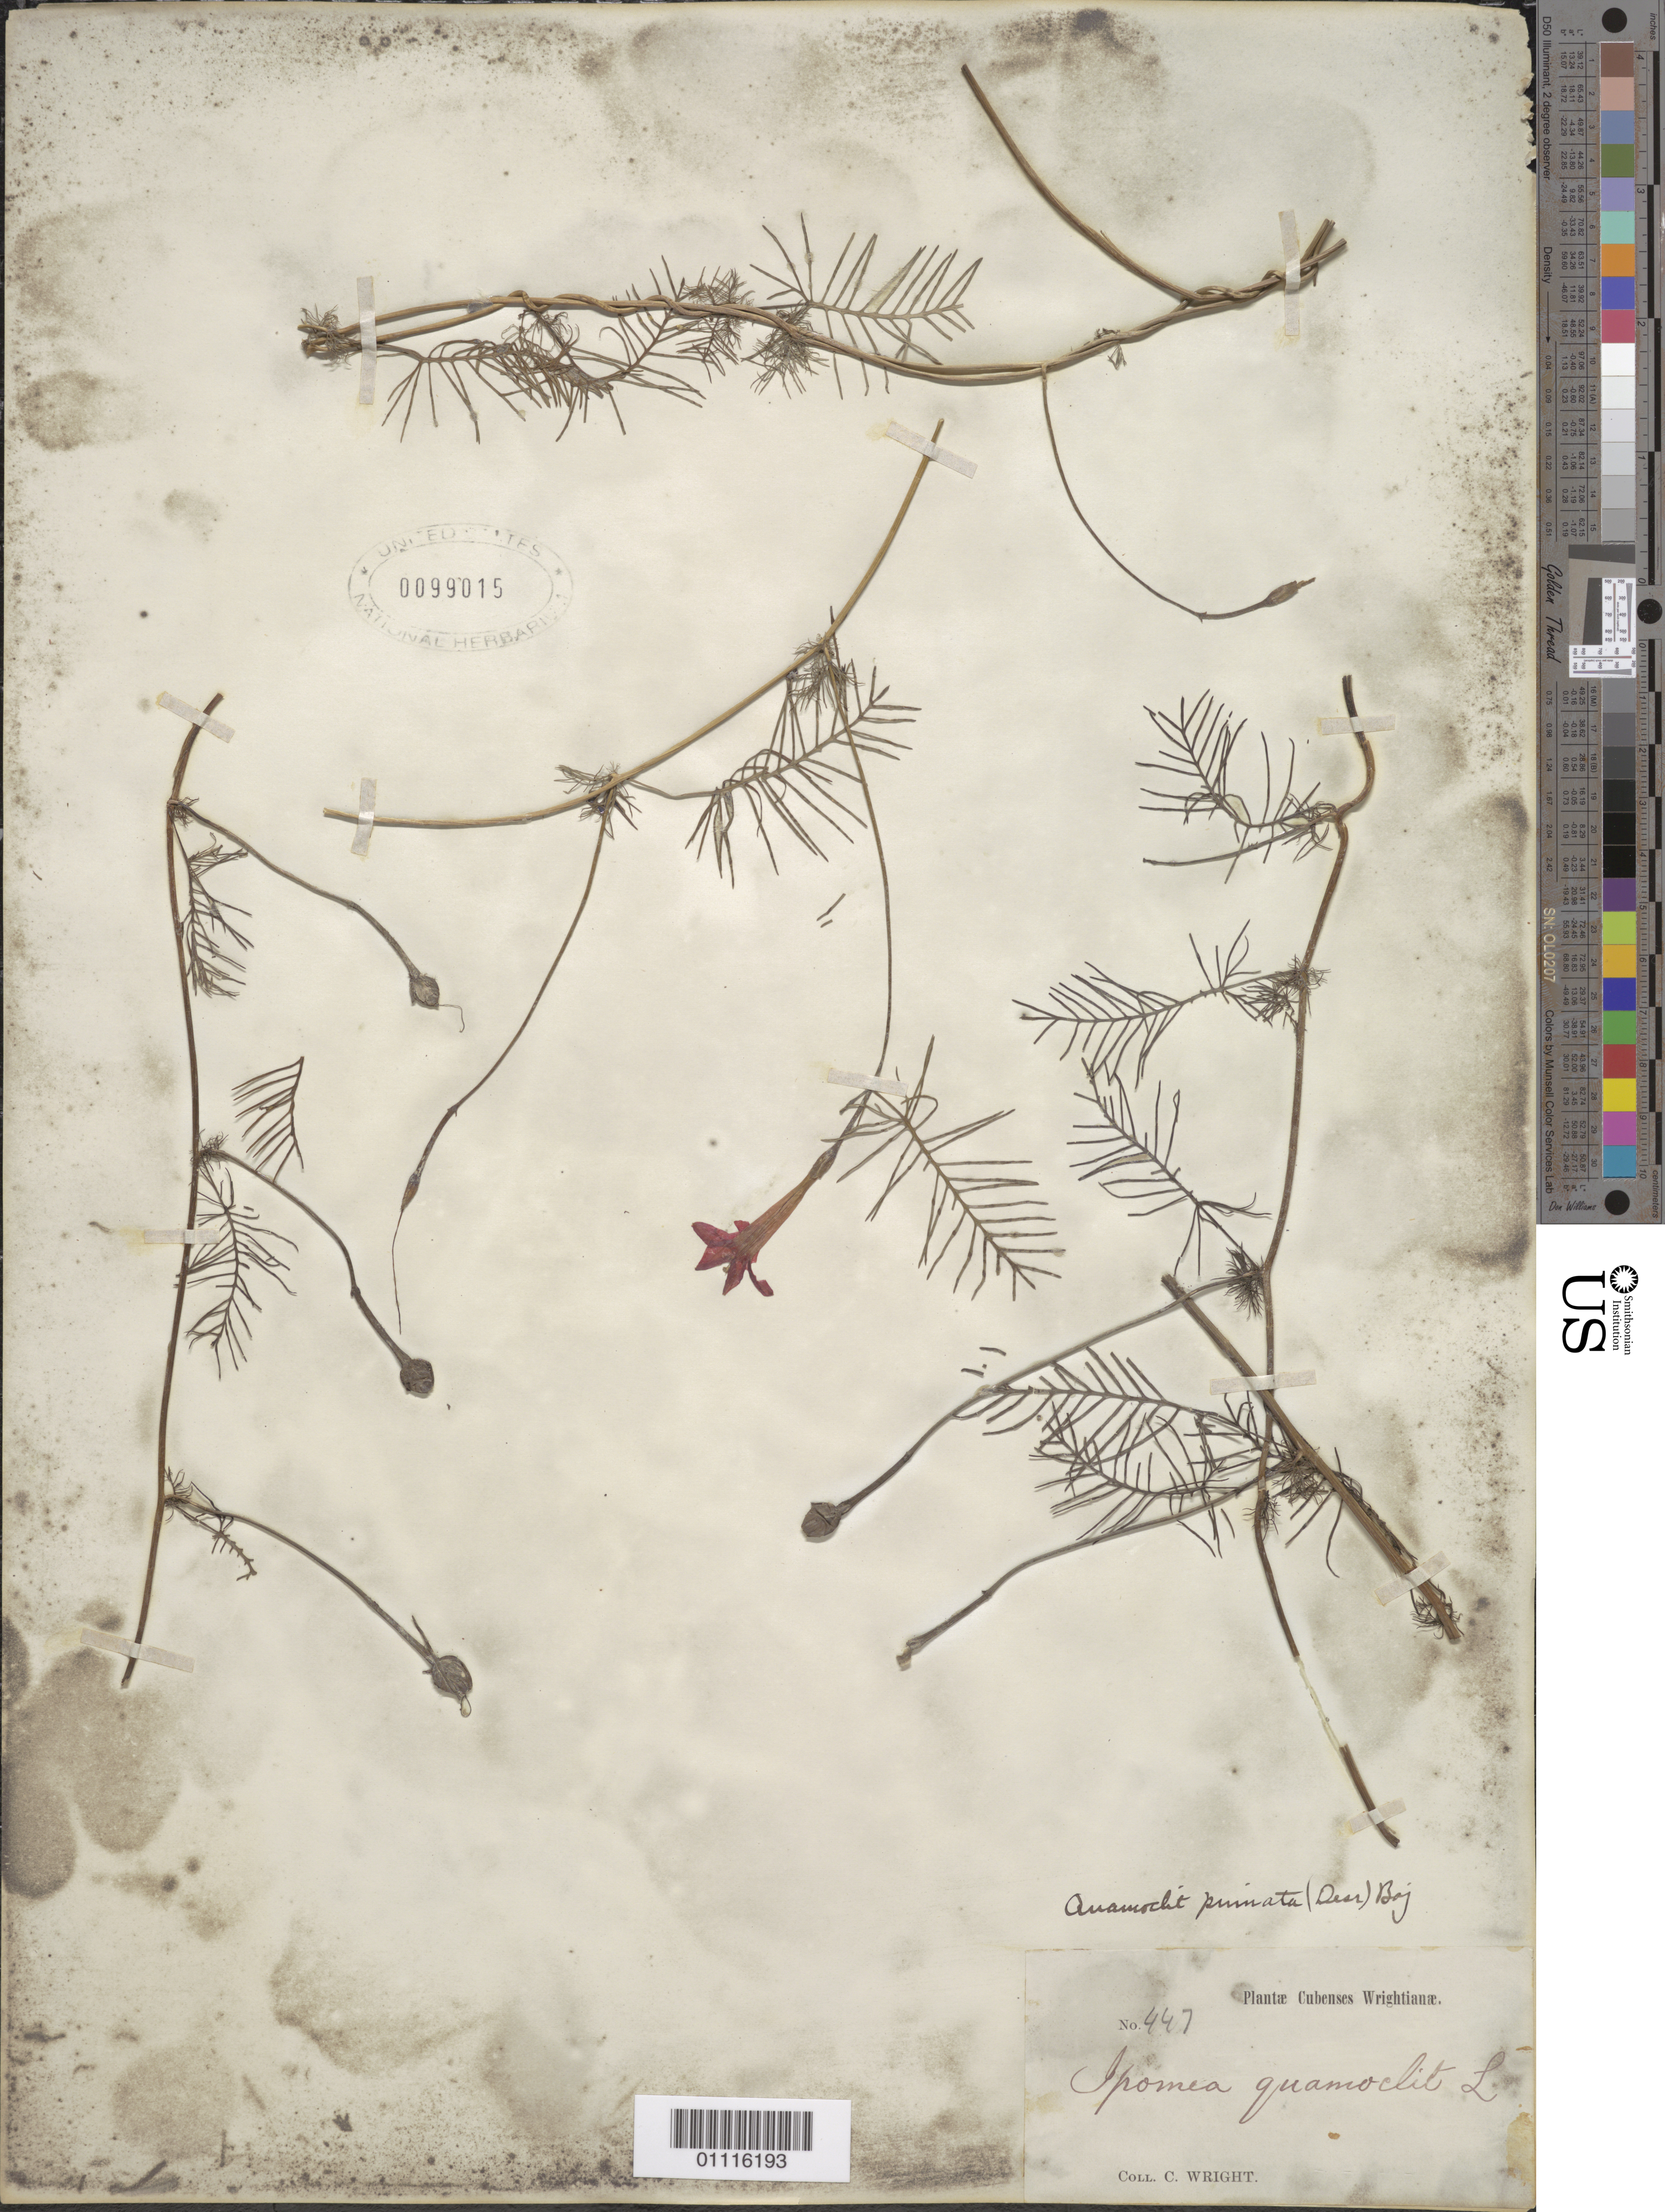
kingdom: Plantae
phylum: Tracheophyta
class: Magnoliopsida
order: Solanales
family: Convolvulaceae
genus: Ipomoea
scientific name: Ipomoea quamoclit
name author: L.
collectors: C. Wright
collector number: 447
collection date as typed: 1800 to 1899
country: Cuba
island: Cuba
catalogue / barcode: US 99015